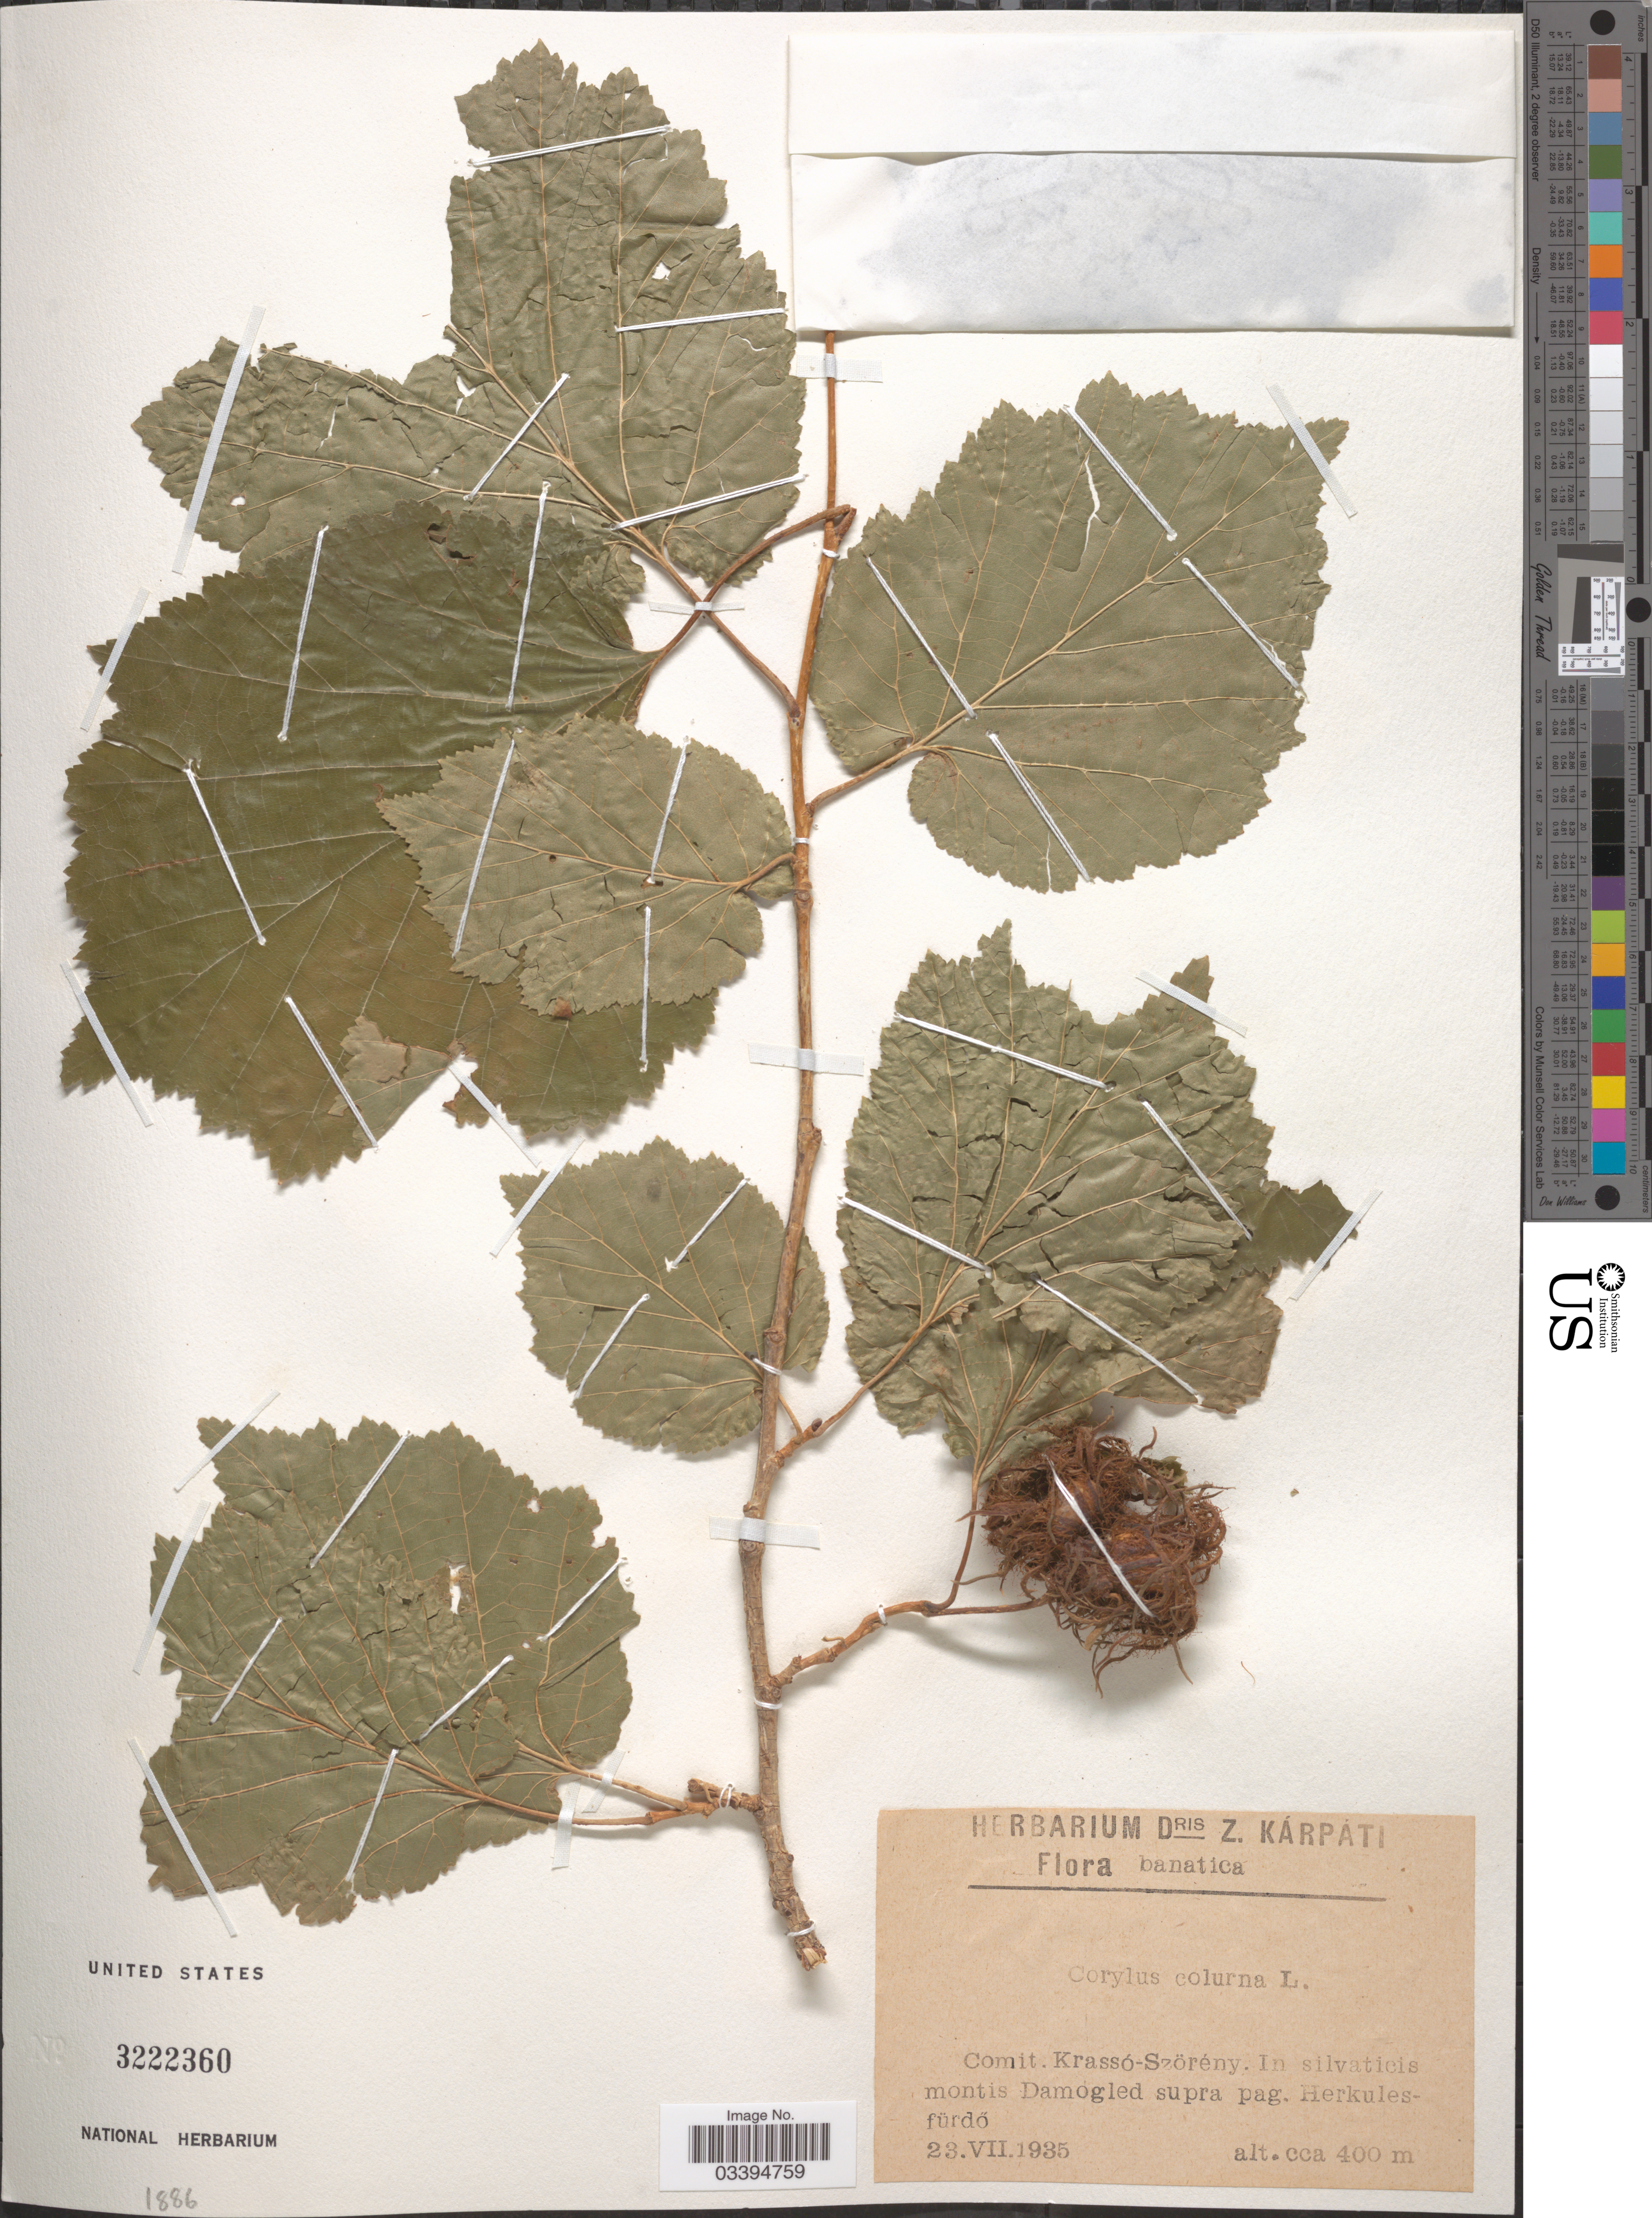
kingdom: Plantae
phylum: Tracheophyta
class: Magnoliopsida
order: Fagales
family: Betulaceae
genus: Corylus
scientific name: Corylus colurna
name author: L.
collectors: ex herb. Dris Z. Karpati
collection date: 1935-07-23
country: Hungary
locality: Banatica, Comit. Krassó-Szörénzy. In silvaticis montis Damogled supra pag. Herkules-fürdö.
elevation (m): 400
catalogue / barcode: US 3222360